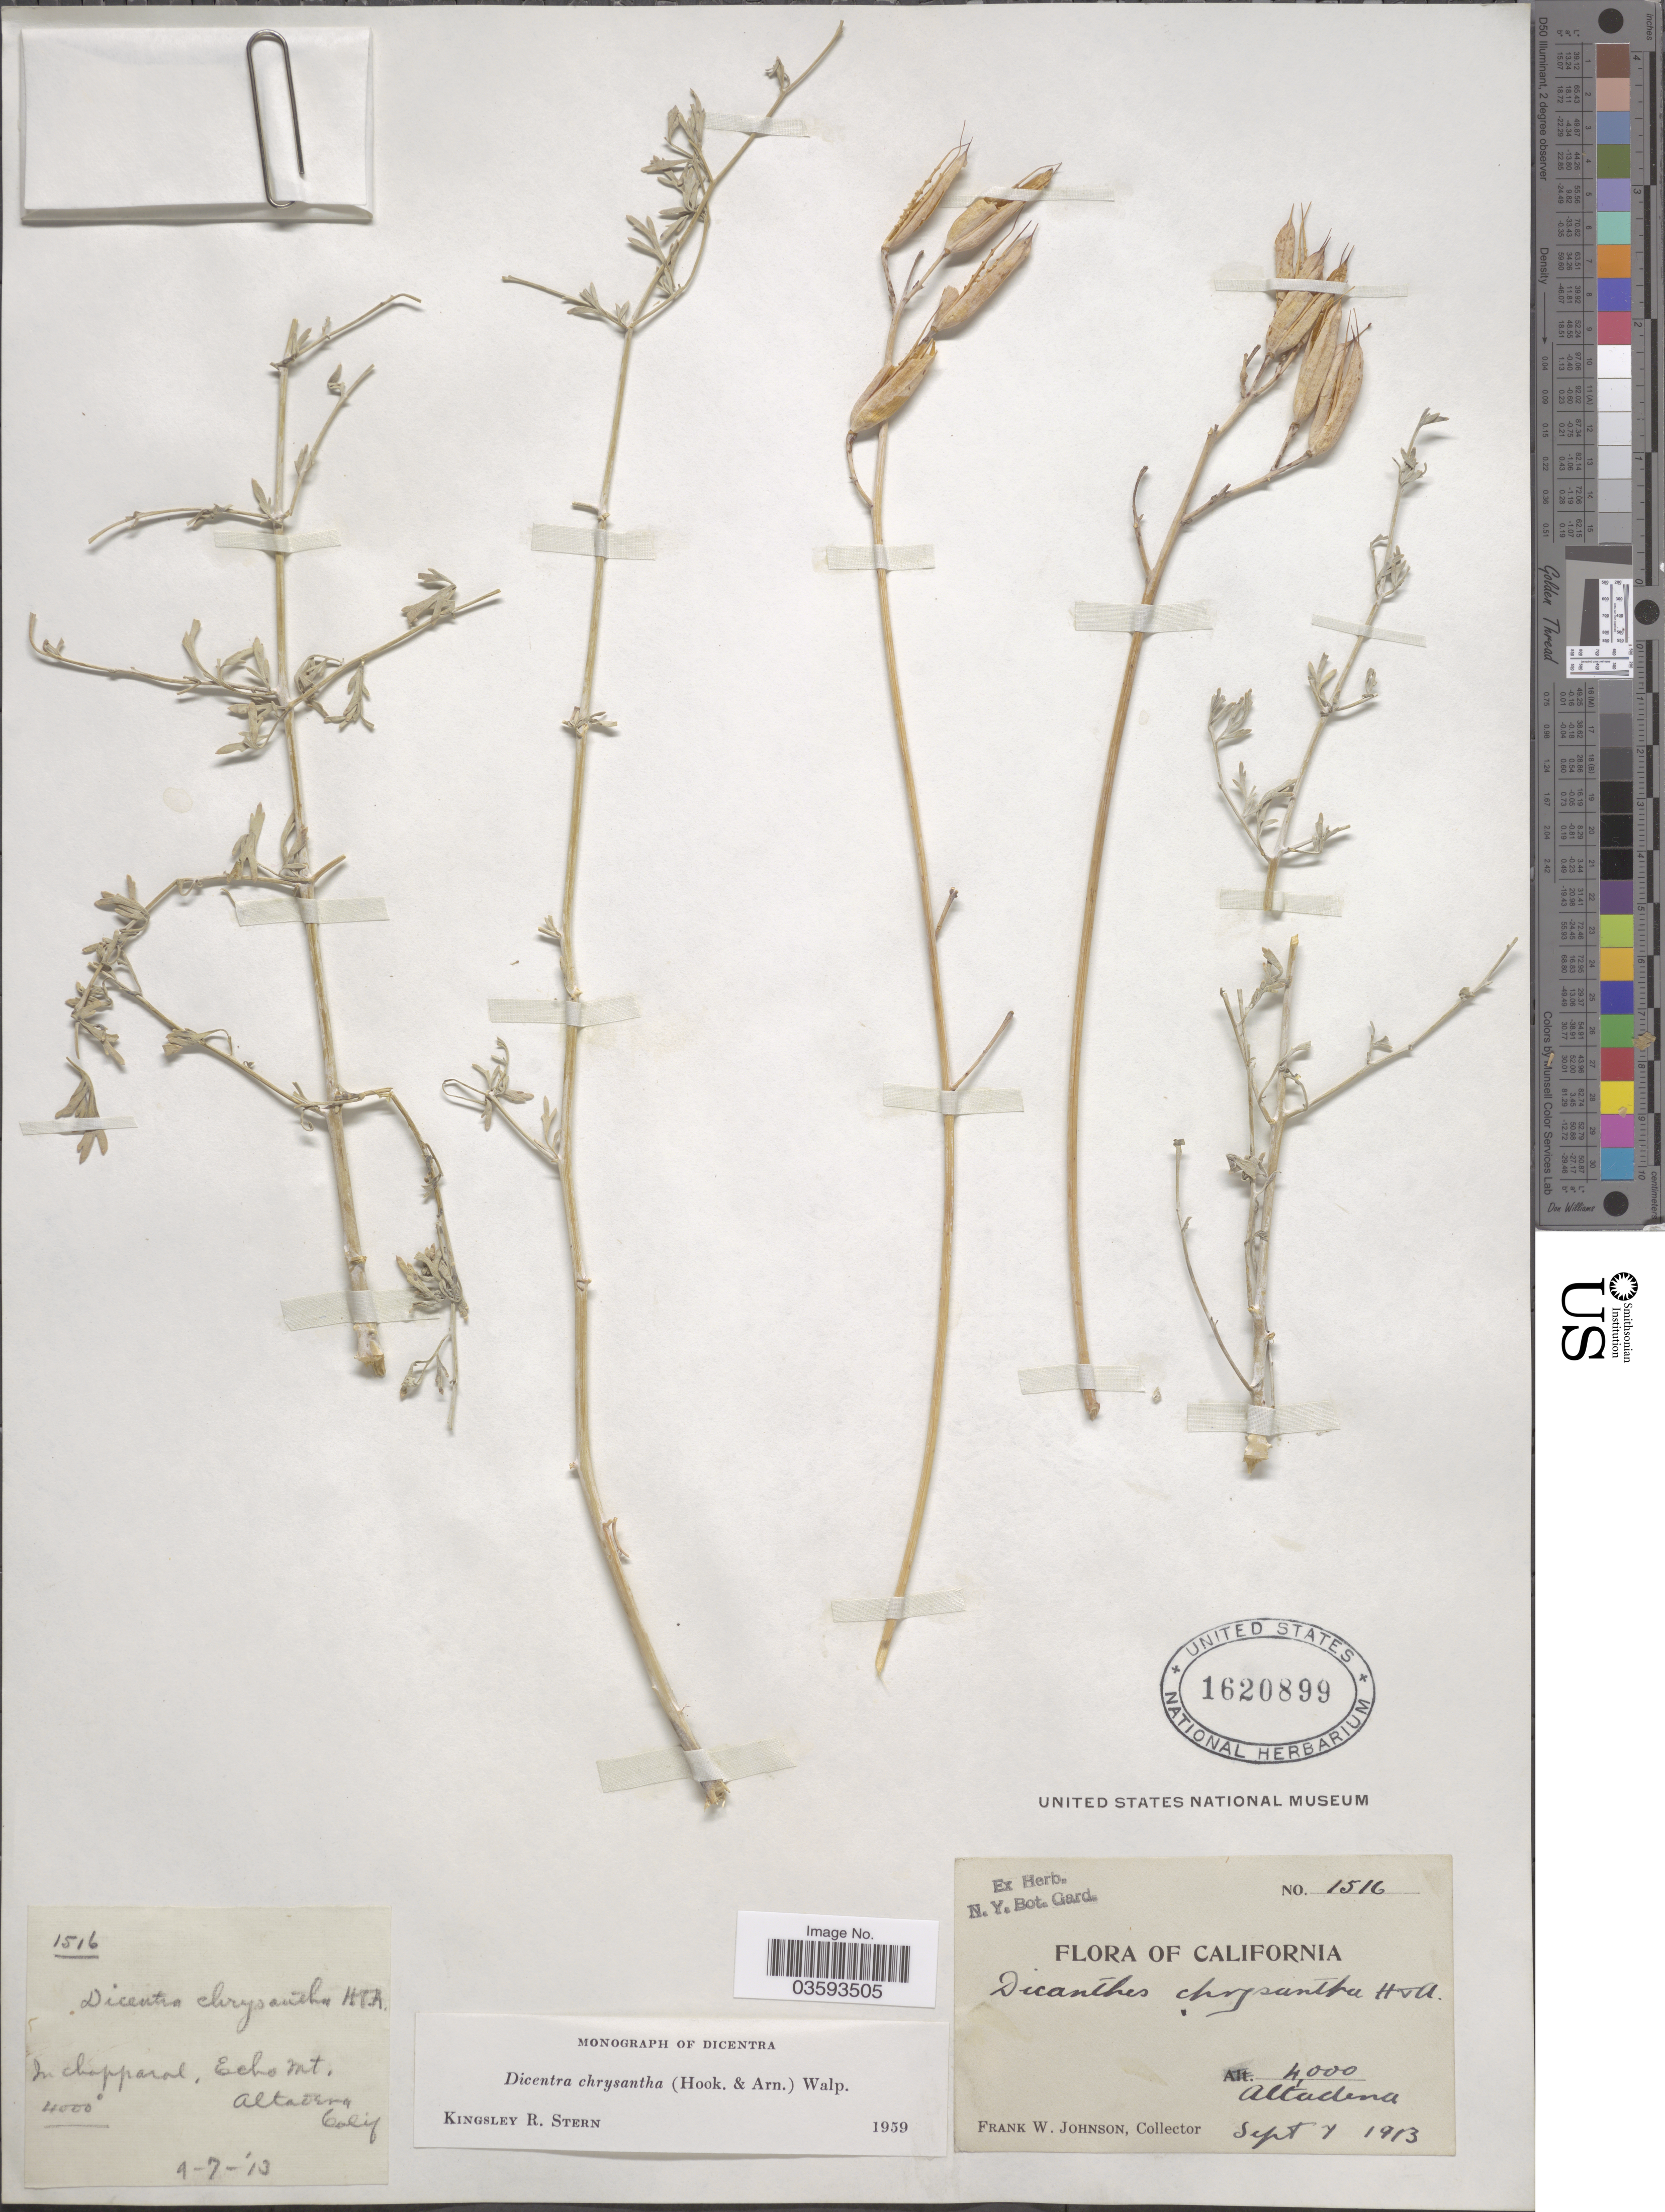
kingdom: Plantae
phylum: Tracheophyta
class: Magnoliopsida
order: Ranunculales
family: Papaveraceae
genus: Ehrendorferia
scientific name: Ehrendorferia chrysantha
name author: (Hook. & Arn.) Rylander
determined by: Strong, M. T., (US), Smithsonian Institution - National Museum of Natural History (UNITED STATES)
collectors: F. W. Johnson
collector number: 1516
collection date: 1913-09-07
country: United States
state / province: California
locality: In Chapparal, Echo Mt, Altadena.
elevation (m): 1219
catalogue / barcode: US 1620899